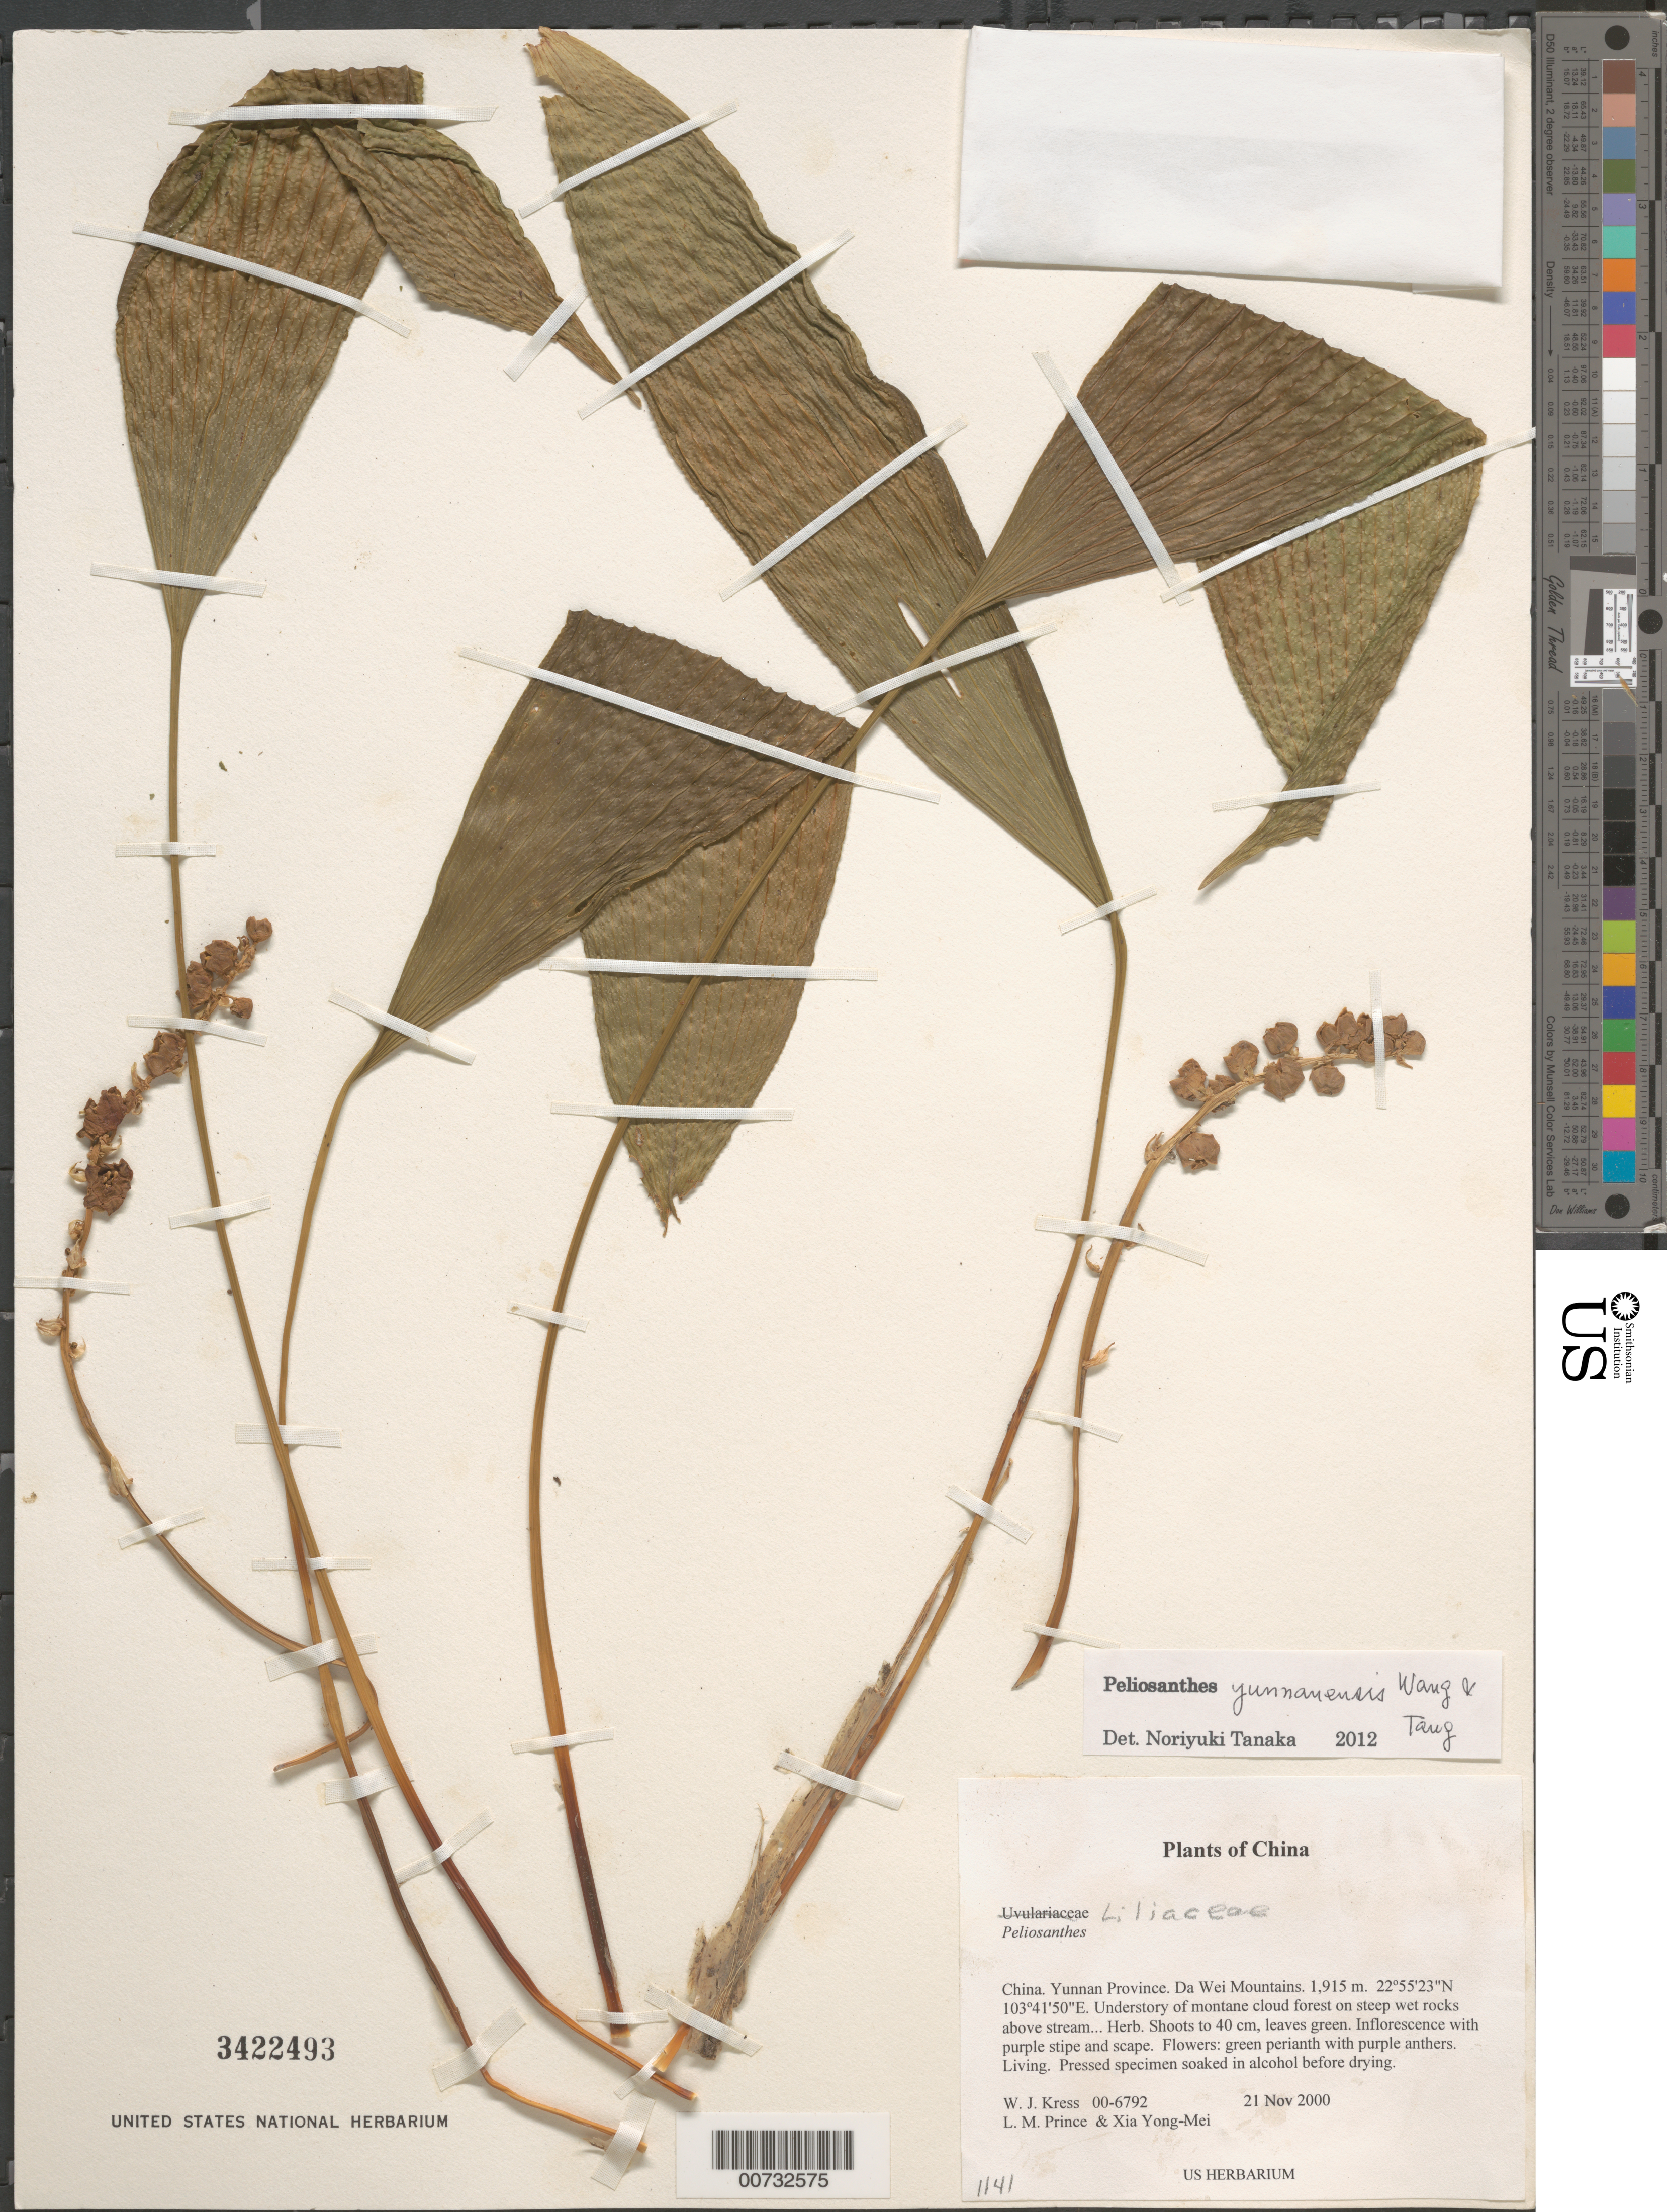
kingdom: Plantae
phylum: Tracheophyta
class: Liliopsida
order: Asparagales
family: Asparagaceae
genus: Peliosanthes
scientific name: Peliosanthes yunnanensis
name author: F.T. Wang & Tang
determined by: Tanaka, N., Makino Botanical Garden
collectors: W. J. Kress, L. M. Prince & Y. M. Xia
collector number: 00-6792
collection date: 2000-11-21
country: China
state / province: Yunnan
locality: Da Wei Mountains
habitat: Understory of montane cloud forest on steep wet rocks above stream..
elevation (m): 1915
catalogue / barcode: US 3422493